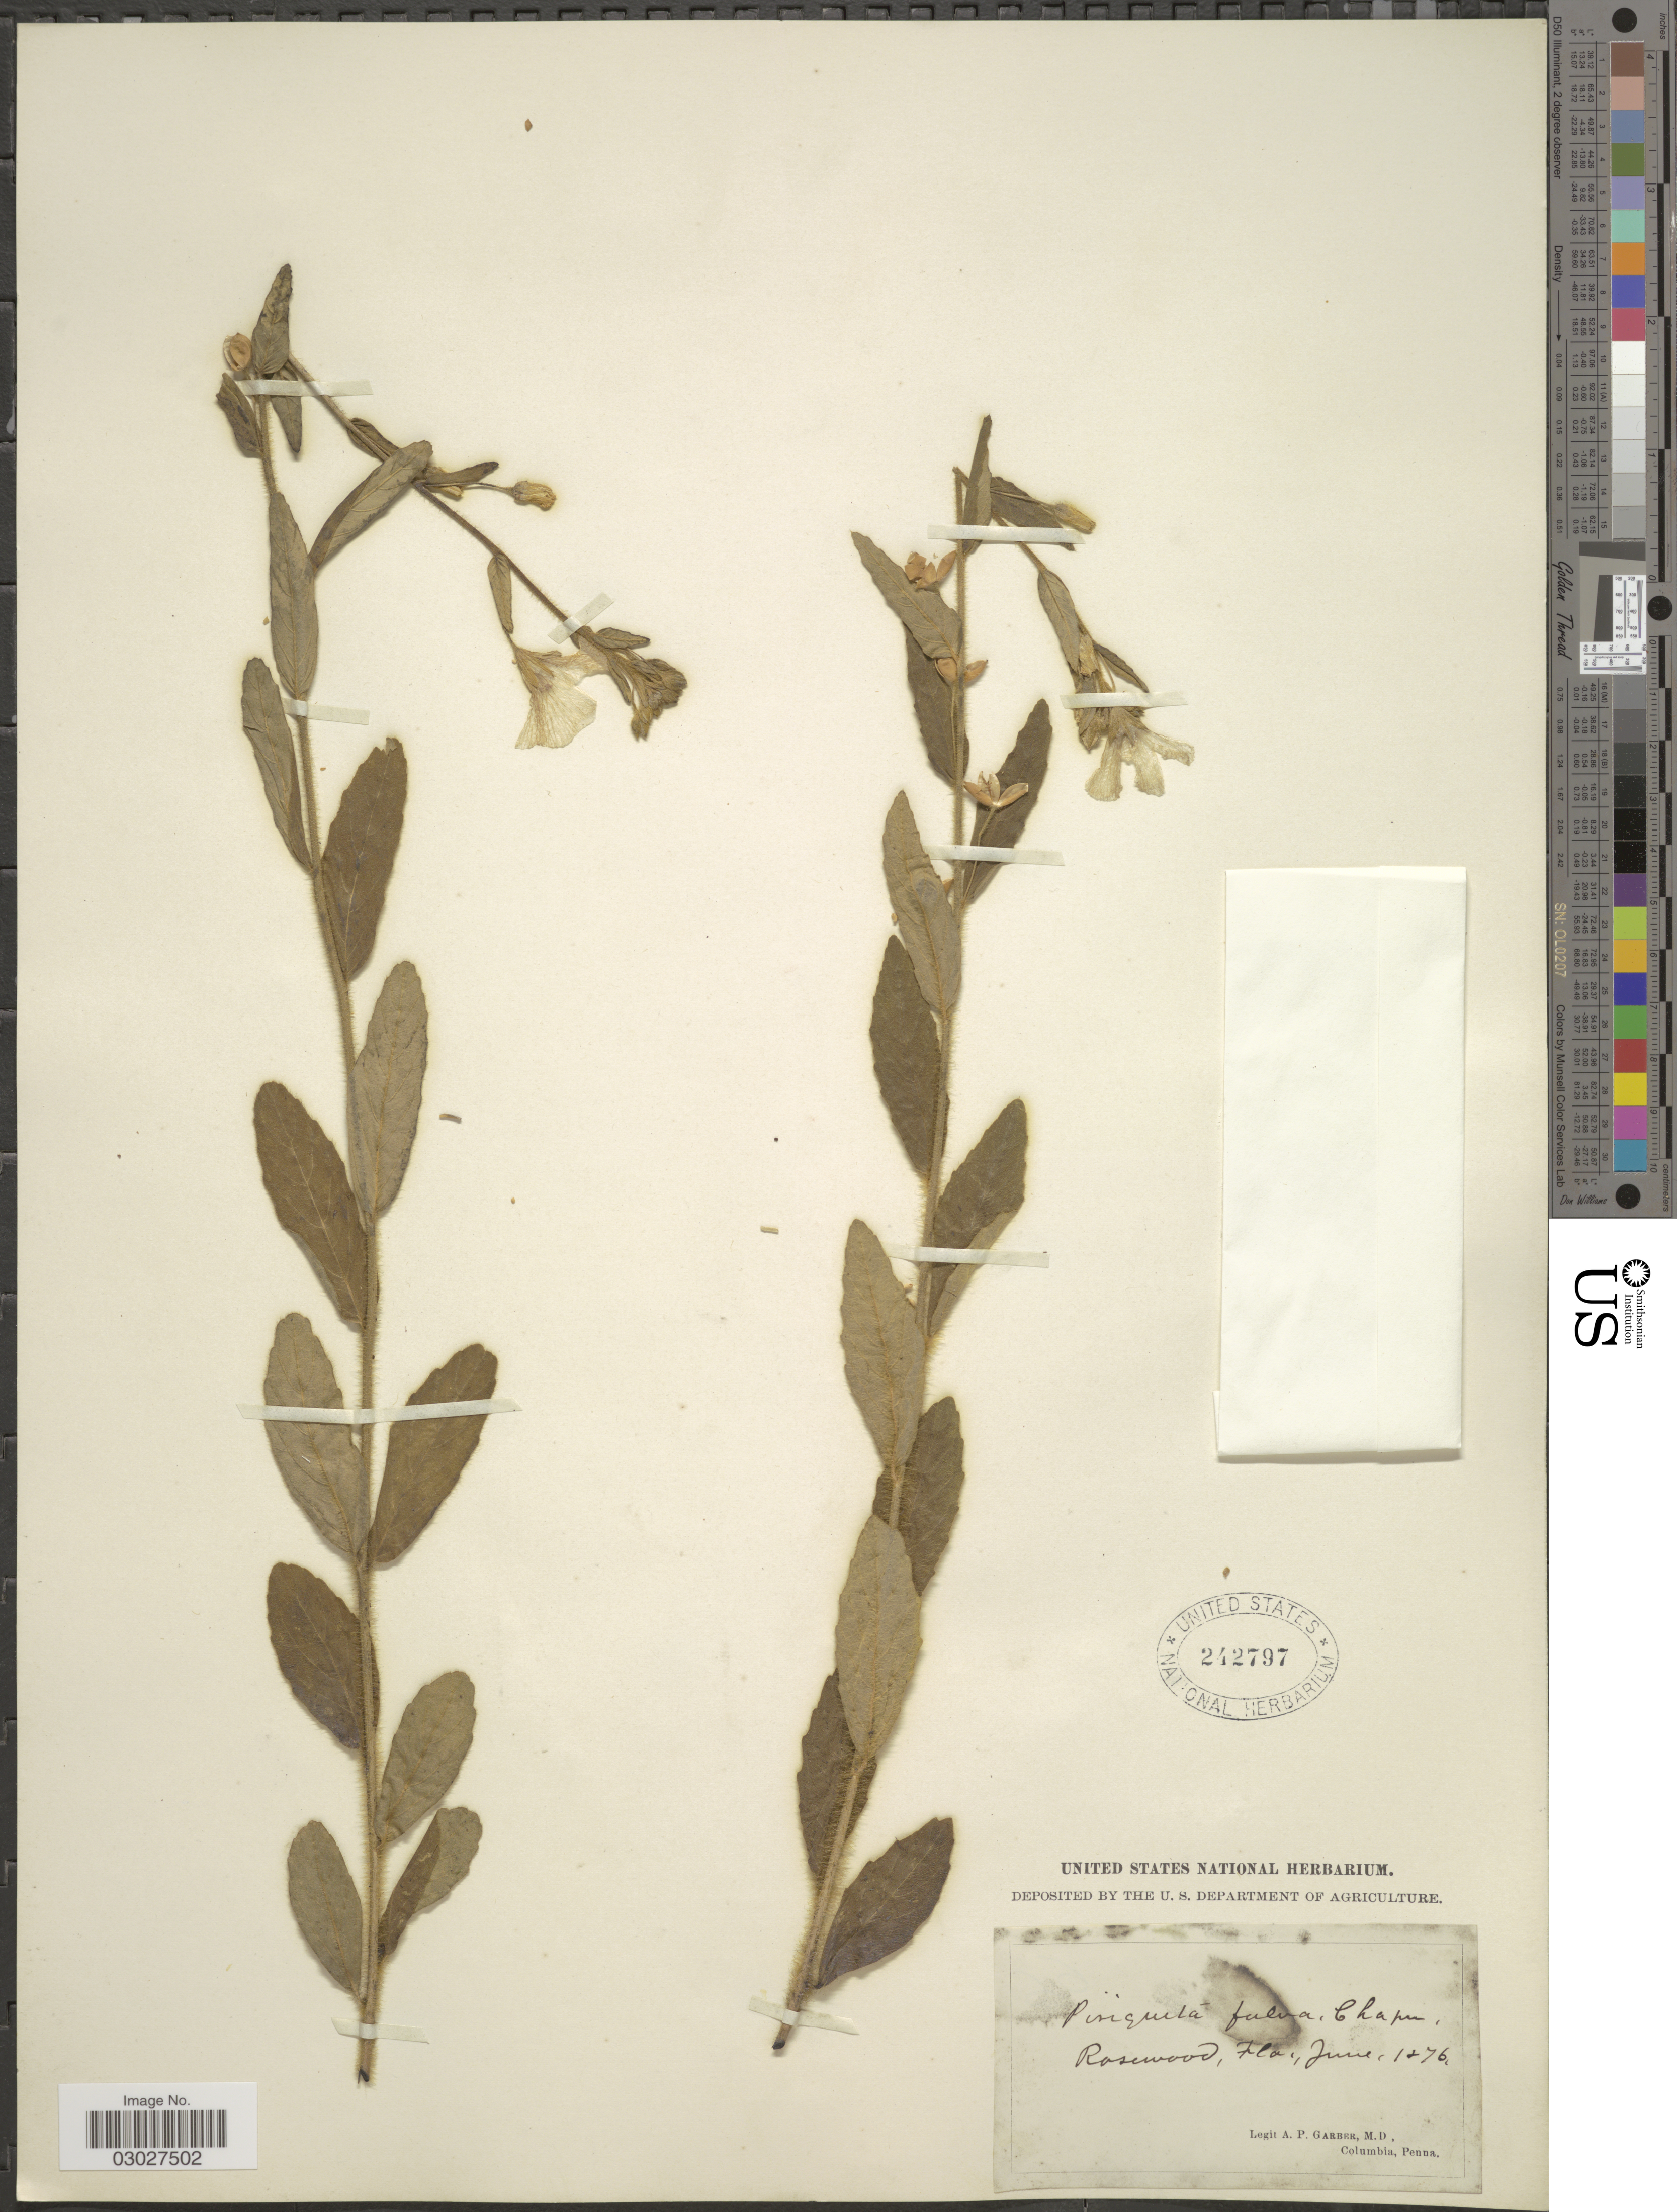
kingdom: Plantae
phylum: Tracheophyta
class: Magnoliopsida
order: Malpighiales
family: Turneraceae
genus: Piriqueta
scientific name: Piriqueta cistoides subsp. caroliniana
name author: (Walter) Arbo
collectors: A. P. Garber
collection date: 1876-06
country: United States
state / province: Florida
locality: Rosewood.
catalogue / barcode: US 242797